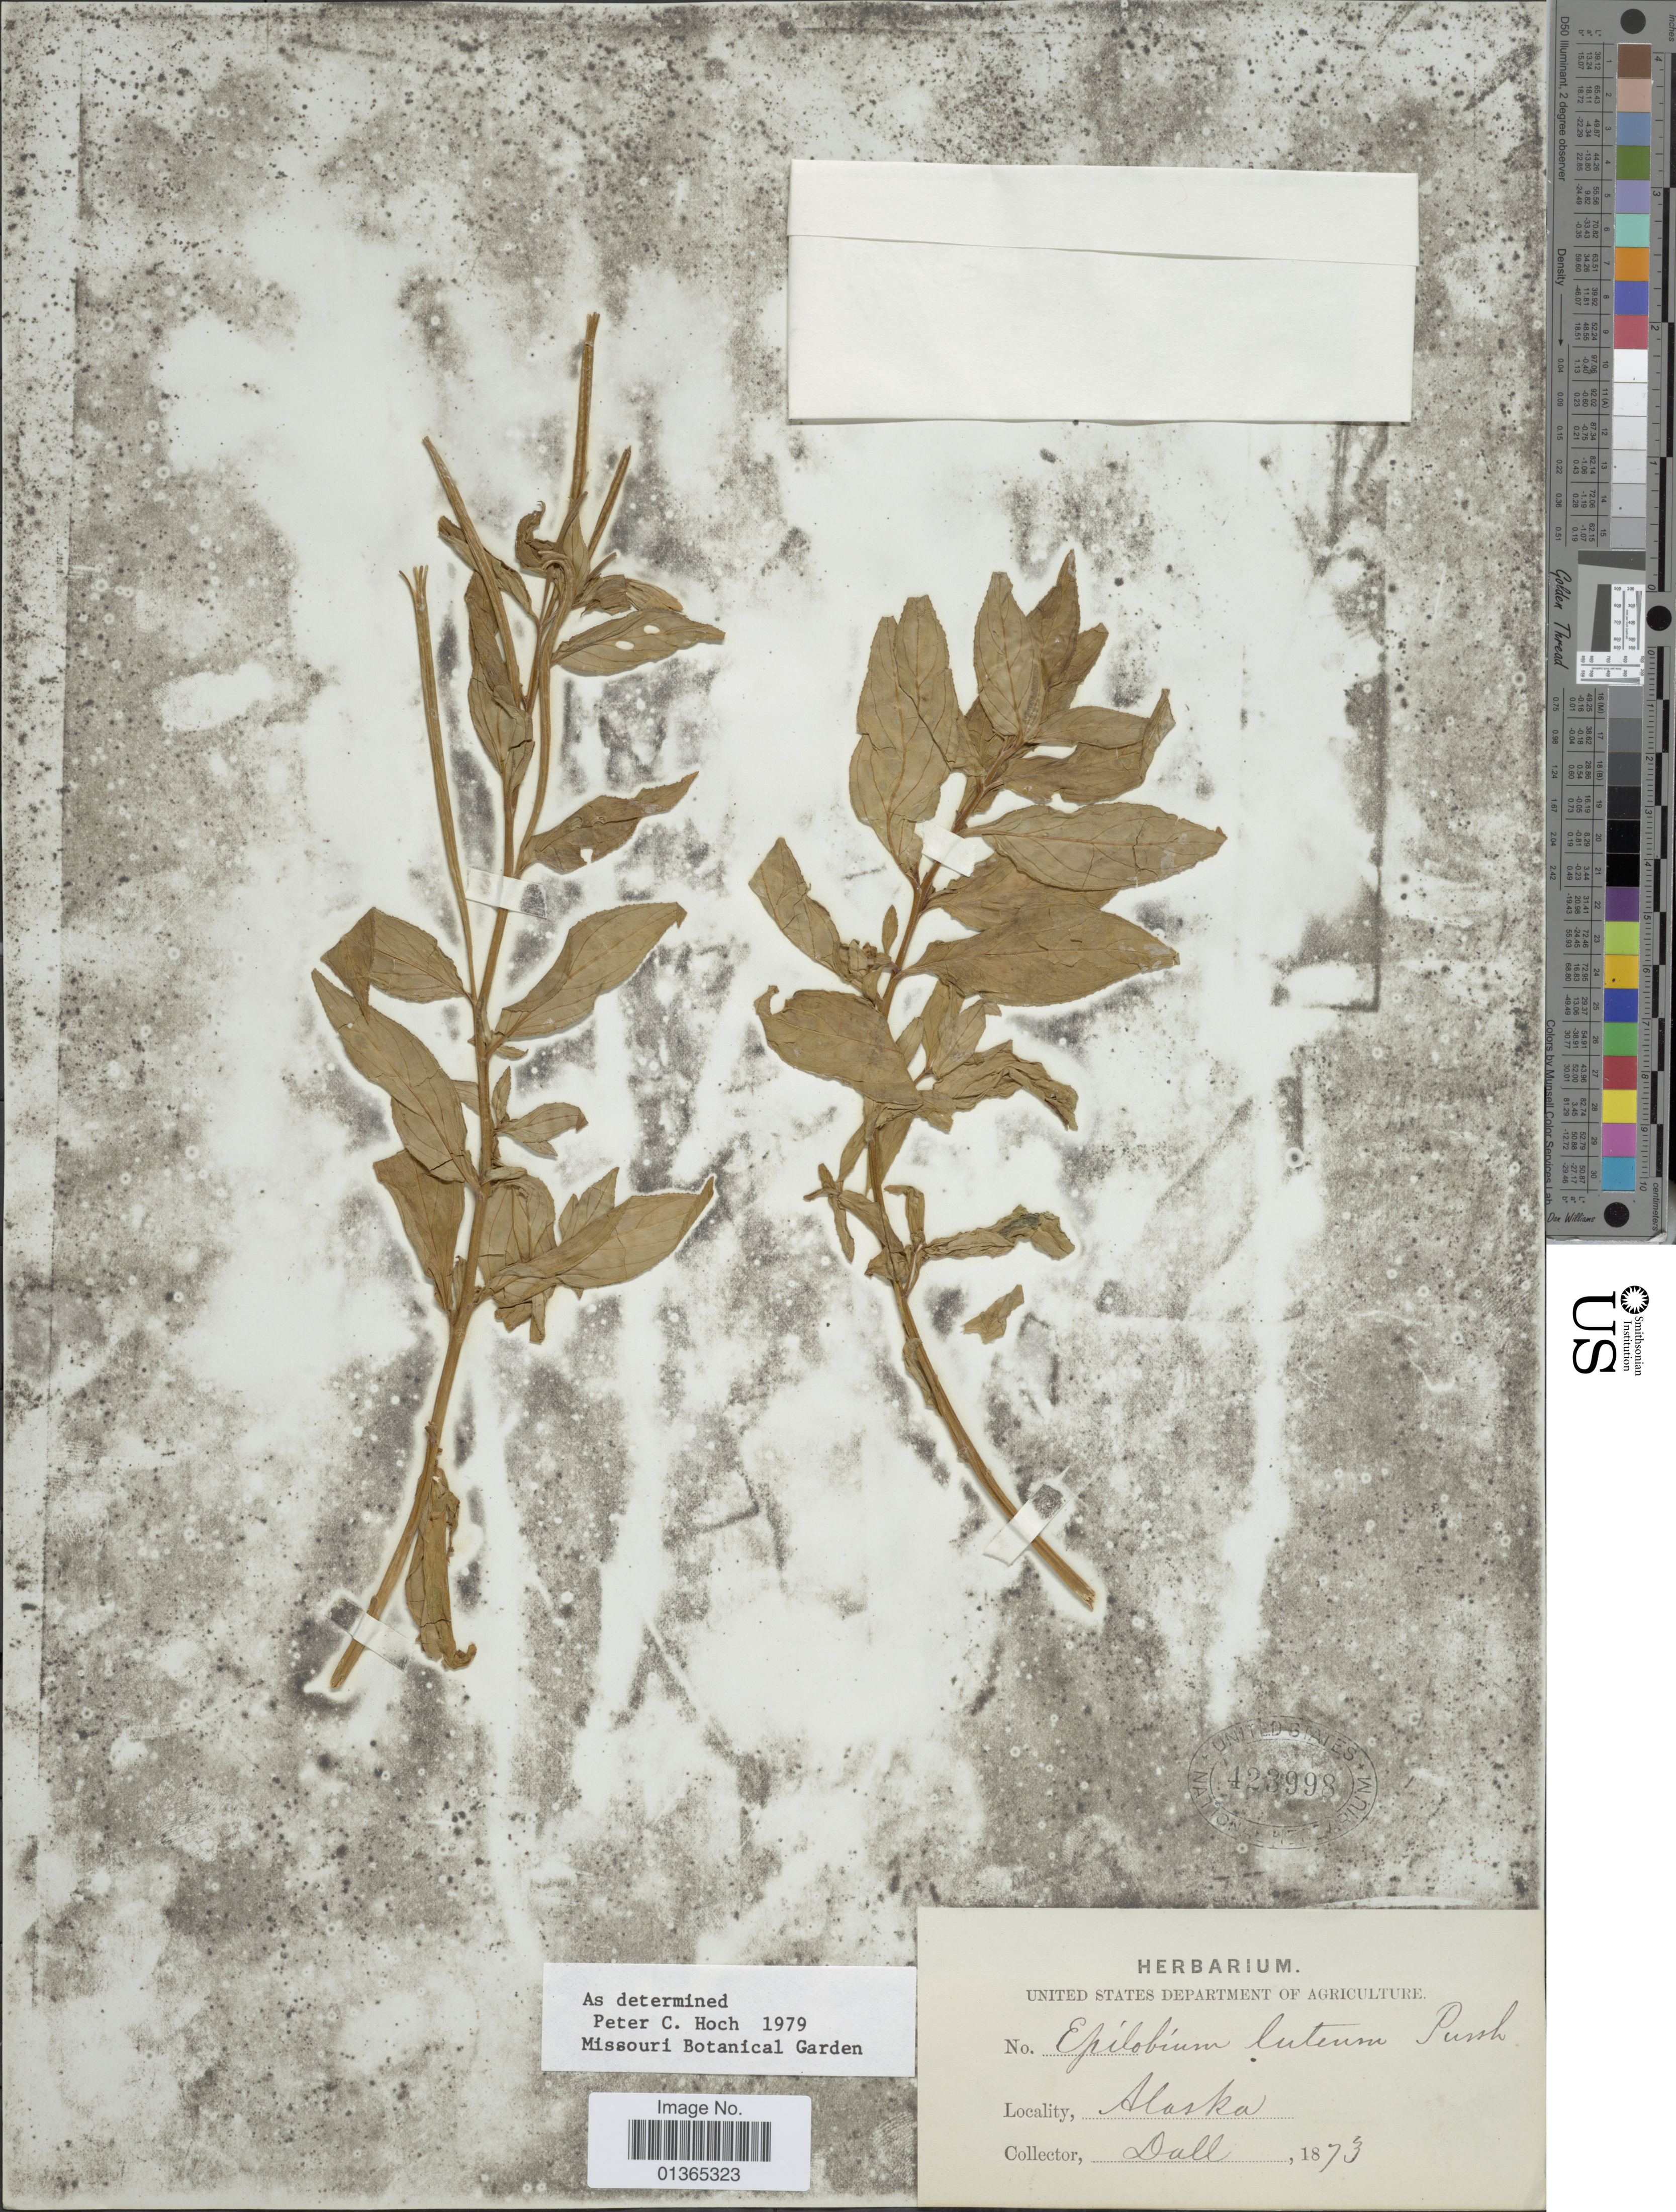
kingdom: Plantae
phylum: Tracheophyta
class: Magnoliopsida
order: Myrtales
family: Onagraceae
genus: Epilobium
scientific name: Epilobium luteum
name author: Pursh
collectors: -. Dall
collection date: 1873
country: United States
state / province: Alaska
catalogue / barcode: US 423998